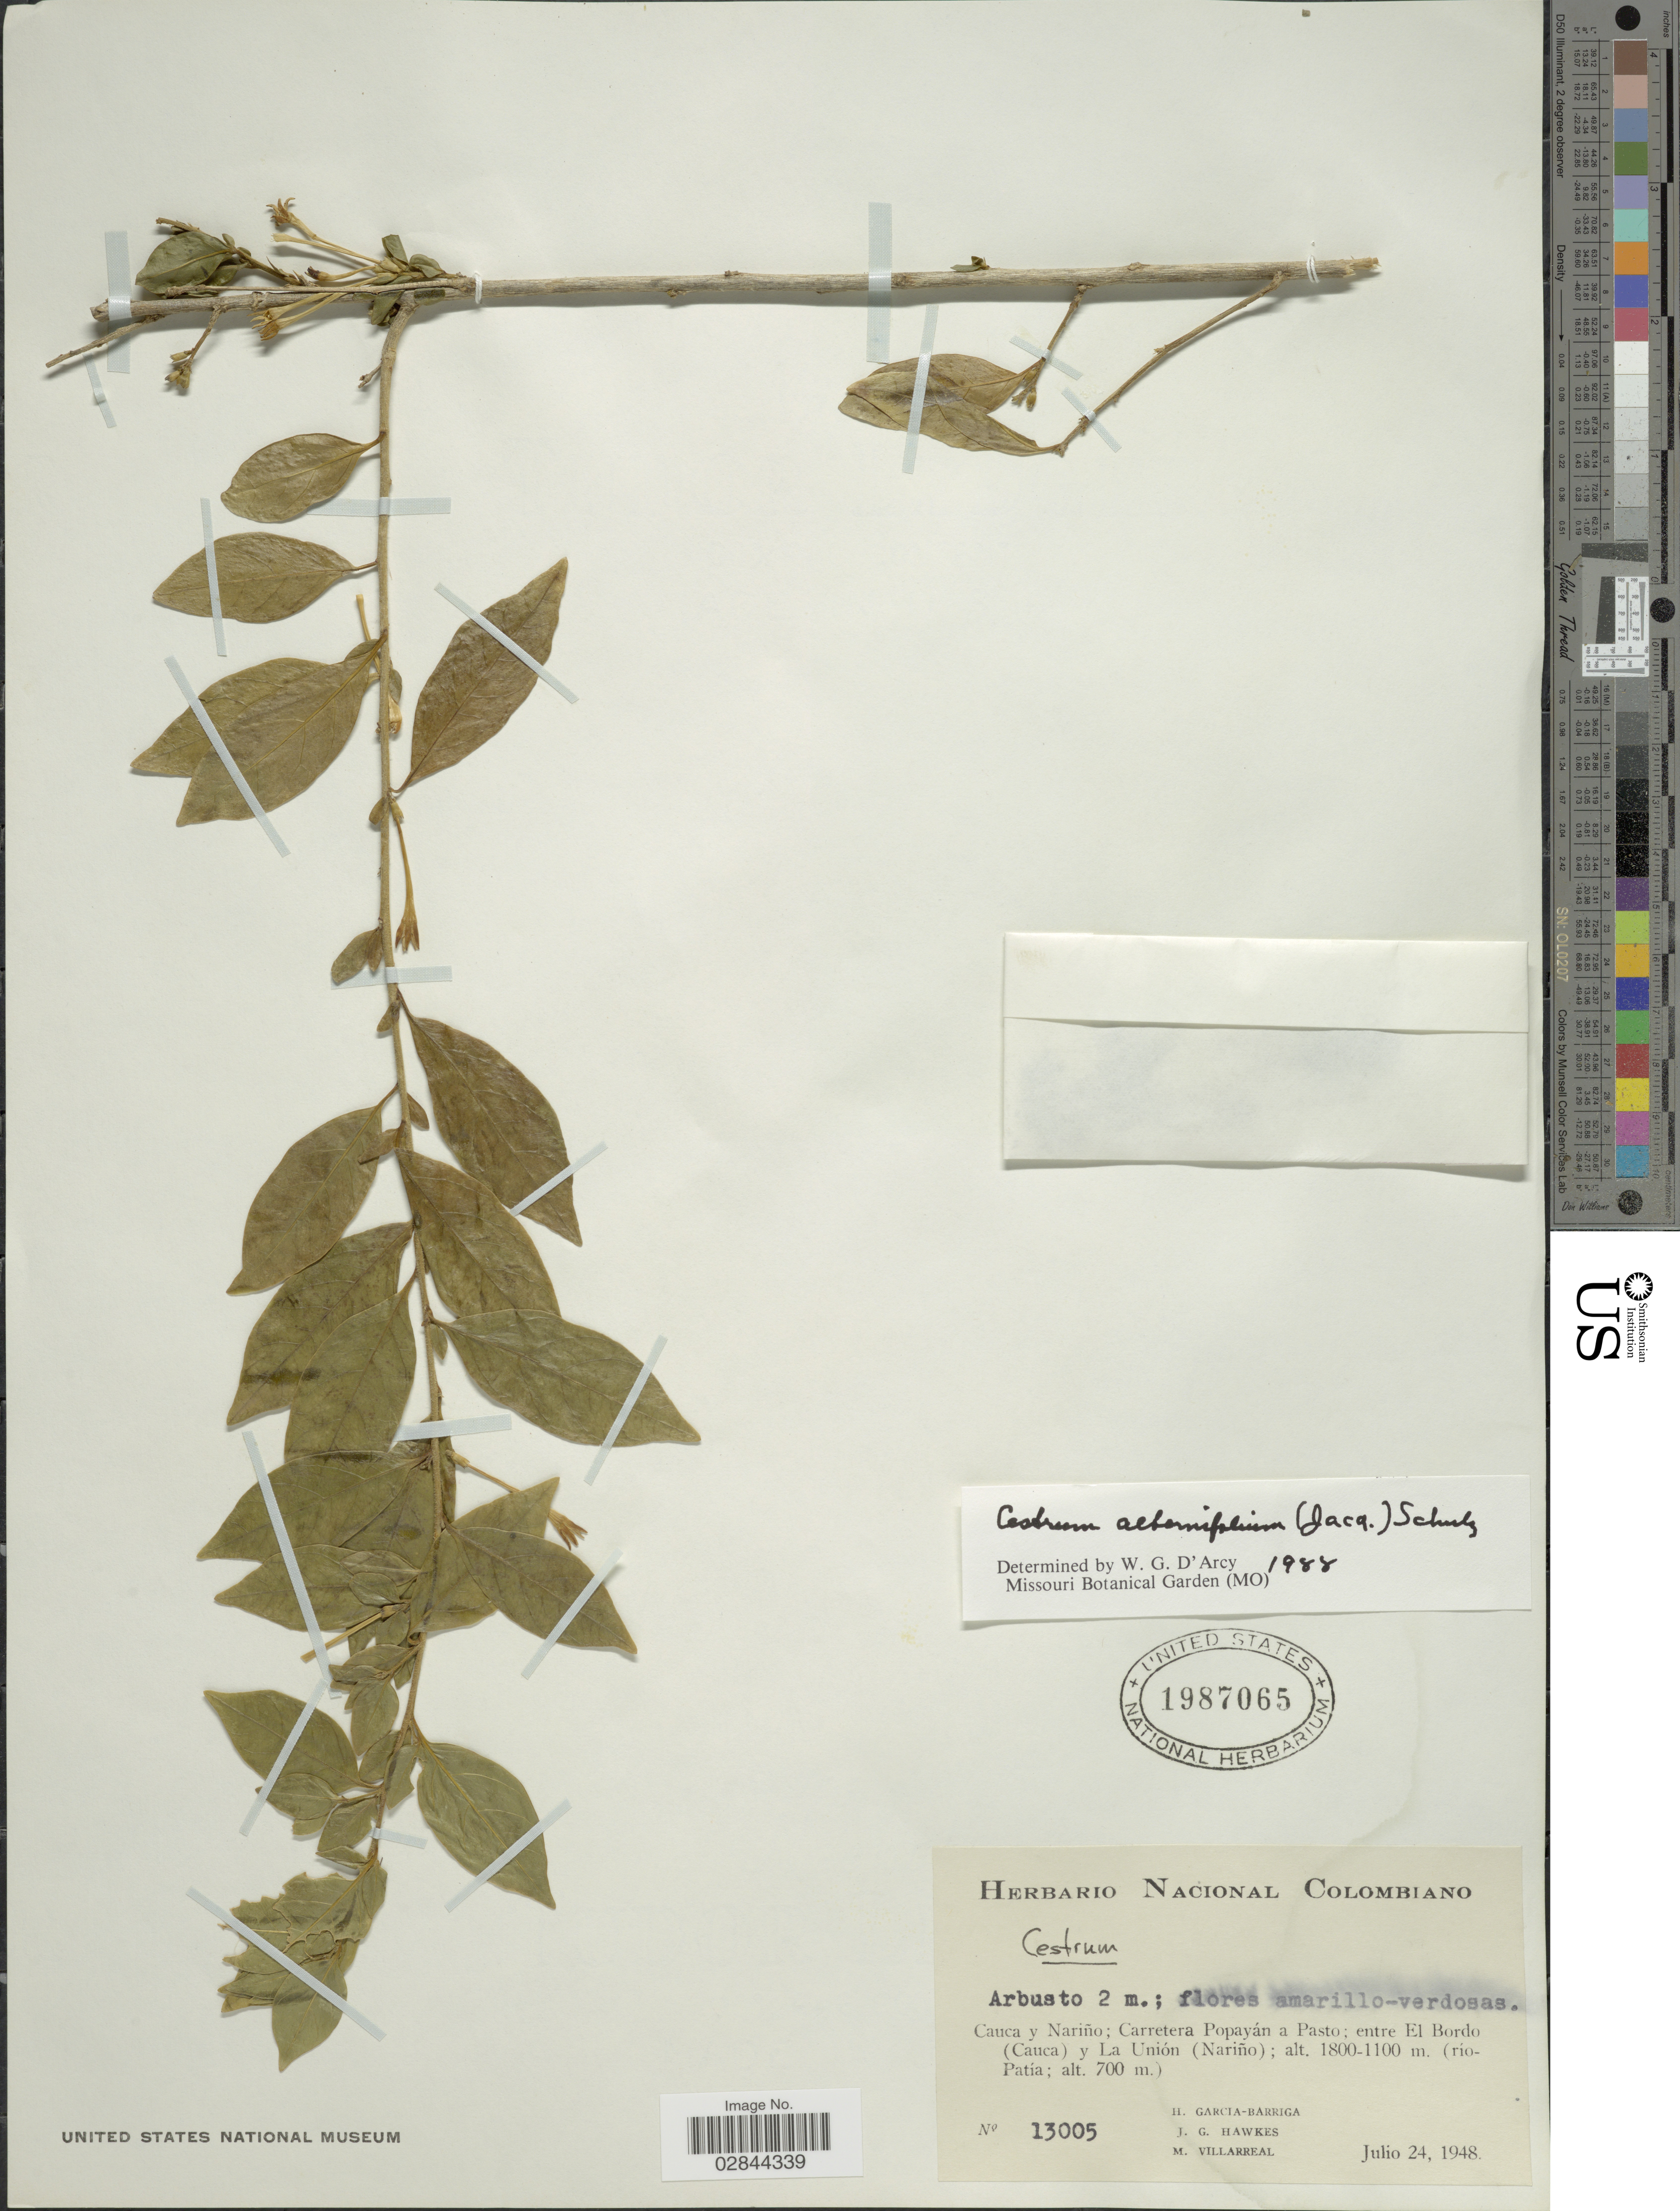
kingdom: Plantae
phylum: Tracheophyta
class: Magnoliopsida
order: Solanales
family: Solanaceae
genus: Cestrum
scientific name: Cestrum alternifolium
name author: (Jacq.) O.E. Schulz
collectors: H. García Barriga, J. Hawkes & M. Villarreal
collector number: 13005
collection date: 1948-07-24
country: Colombia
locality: Cauca y Nariño, Carretera Popayán a Pasto, entre El Bordo (Cauca) y La Unión (Nariño), río Patía.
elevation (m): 1100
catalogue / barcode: US 1987065